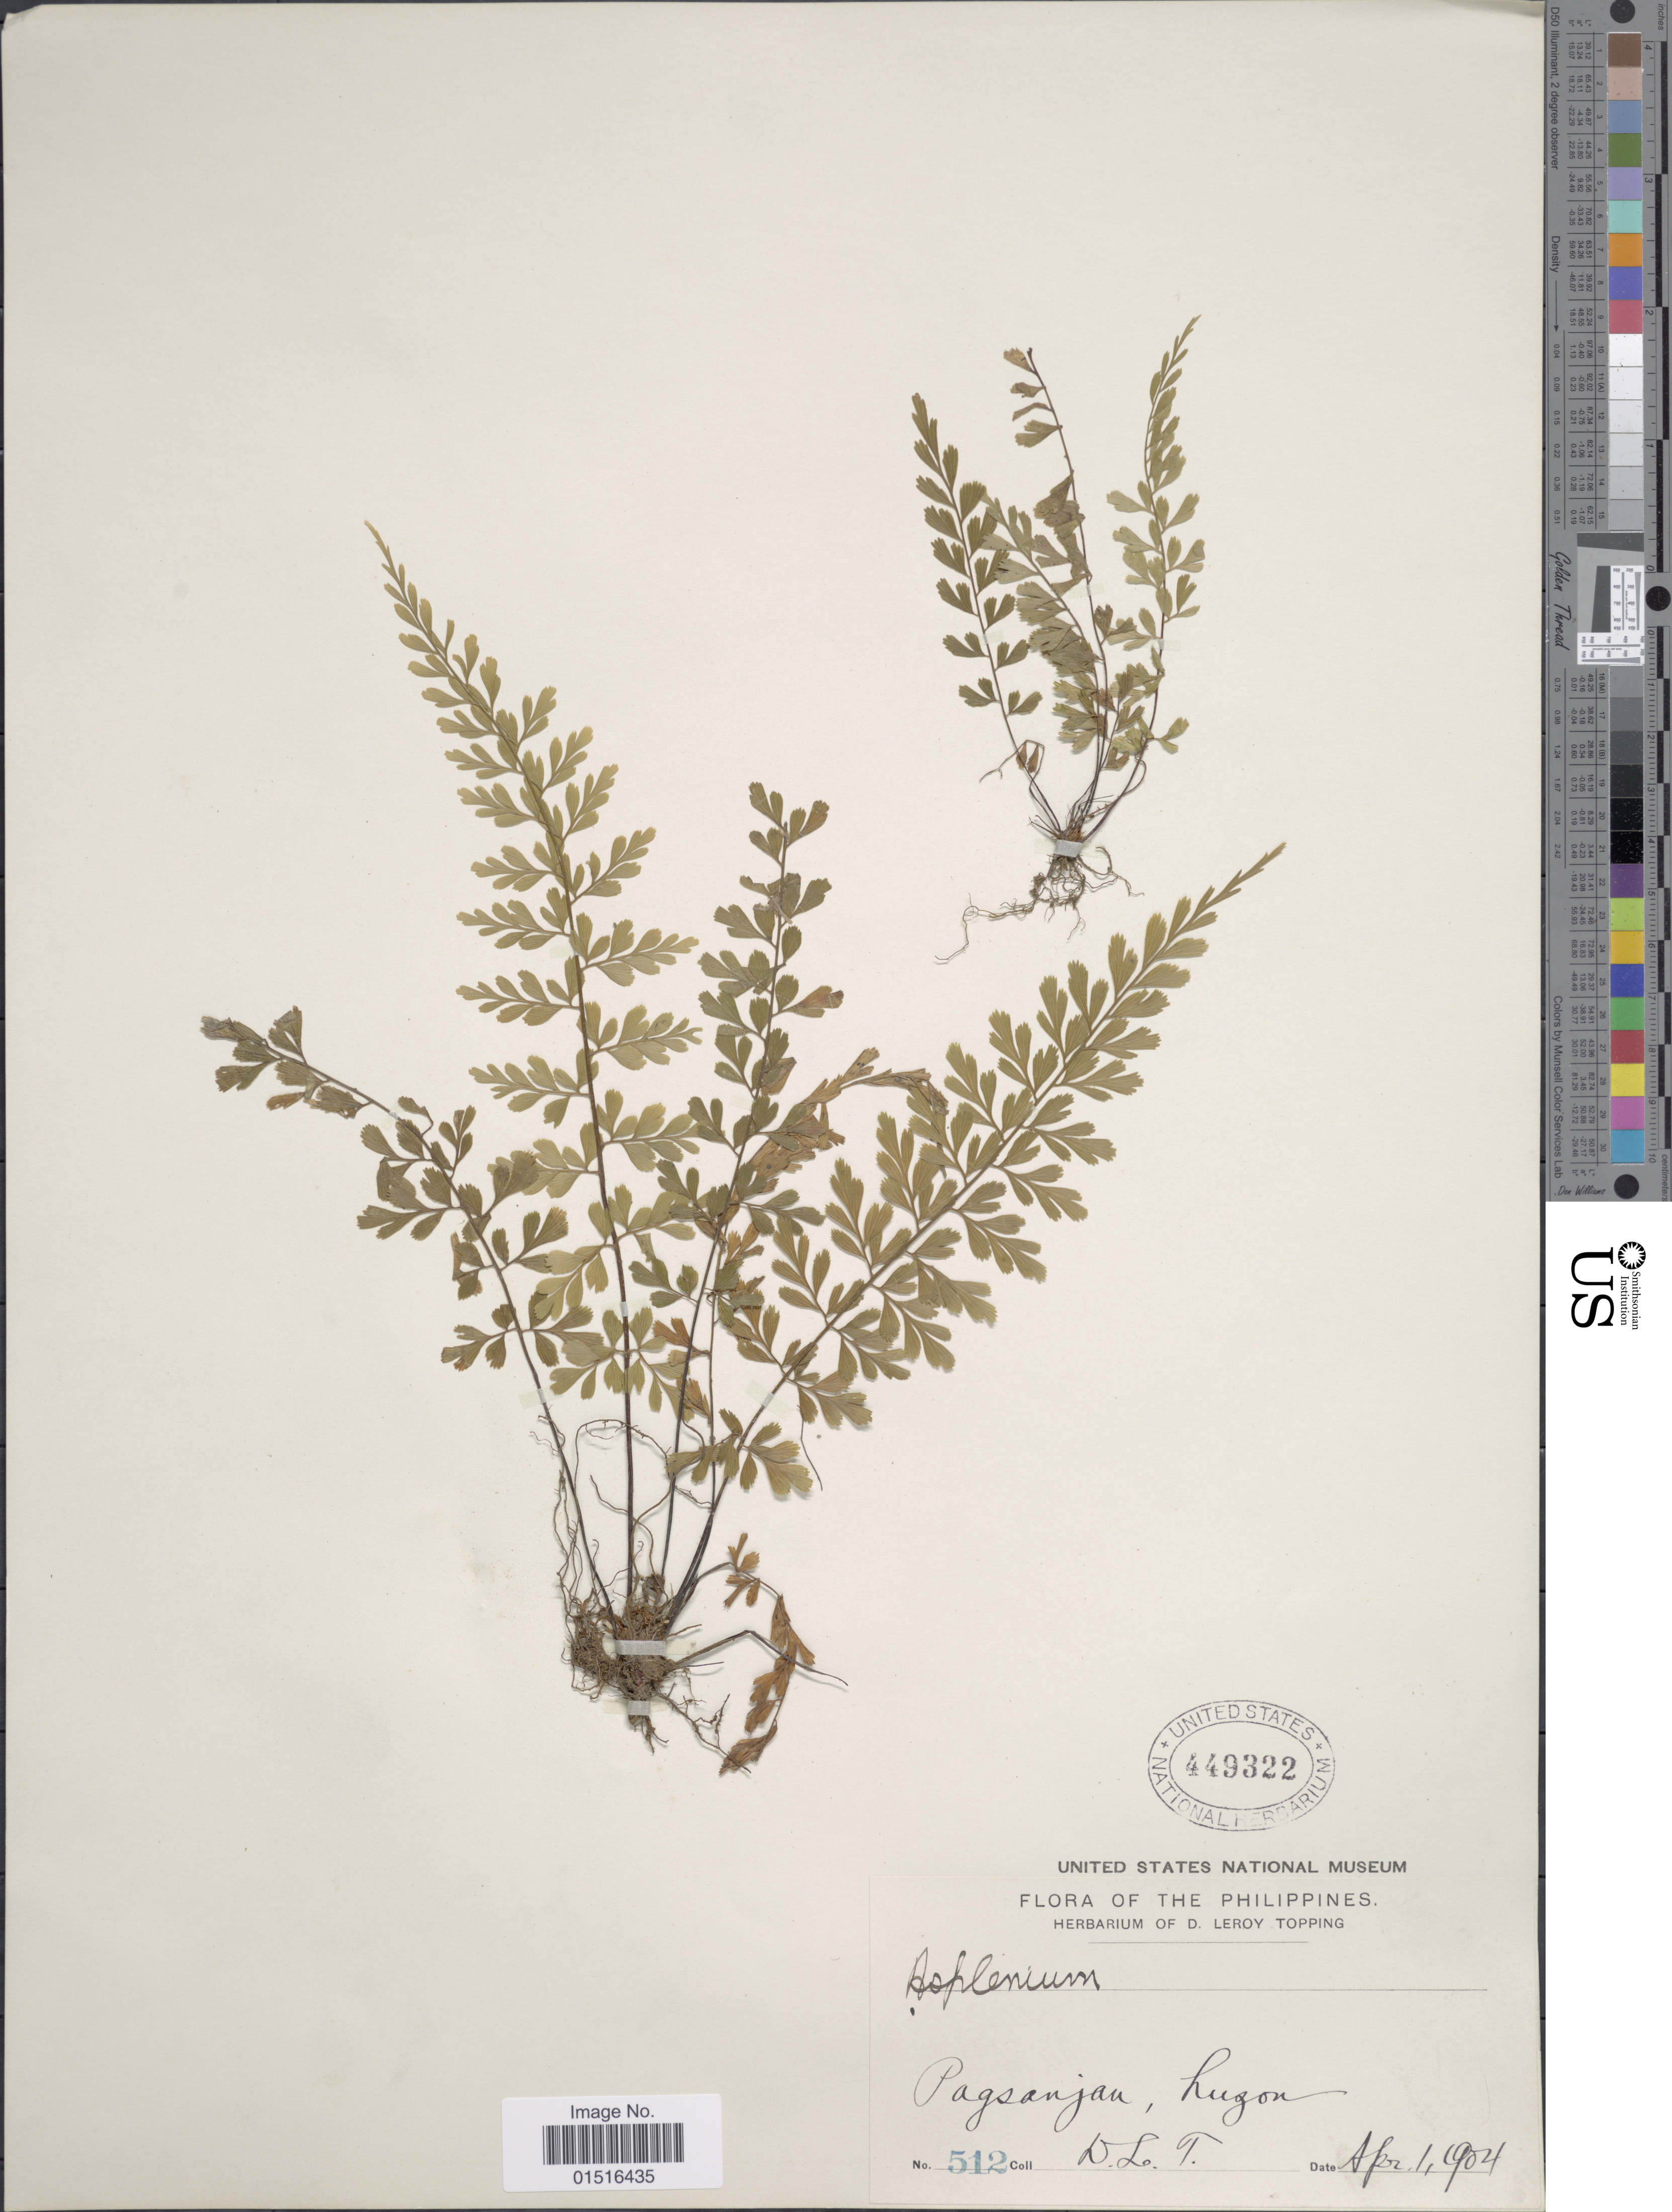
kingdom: Plantae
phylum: Tracheophyta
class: Polypodiopsida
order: Polypodiales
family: Aspleniaceae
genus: Asplenium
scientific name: Asplenium laserpitiifolium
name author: Lam.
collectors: D. L. Topping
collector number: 512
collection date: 1904-04-01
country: Philippines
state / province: Calabarzon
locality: Pagsanjan, Luzon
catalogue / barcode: US 449322